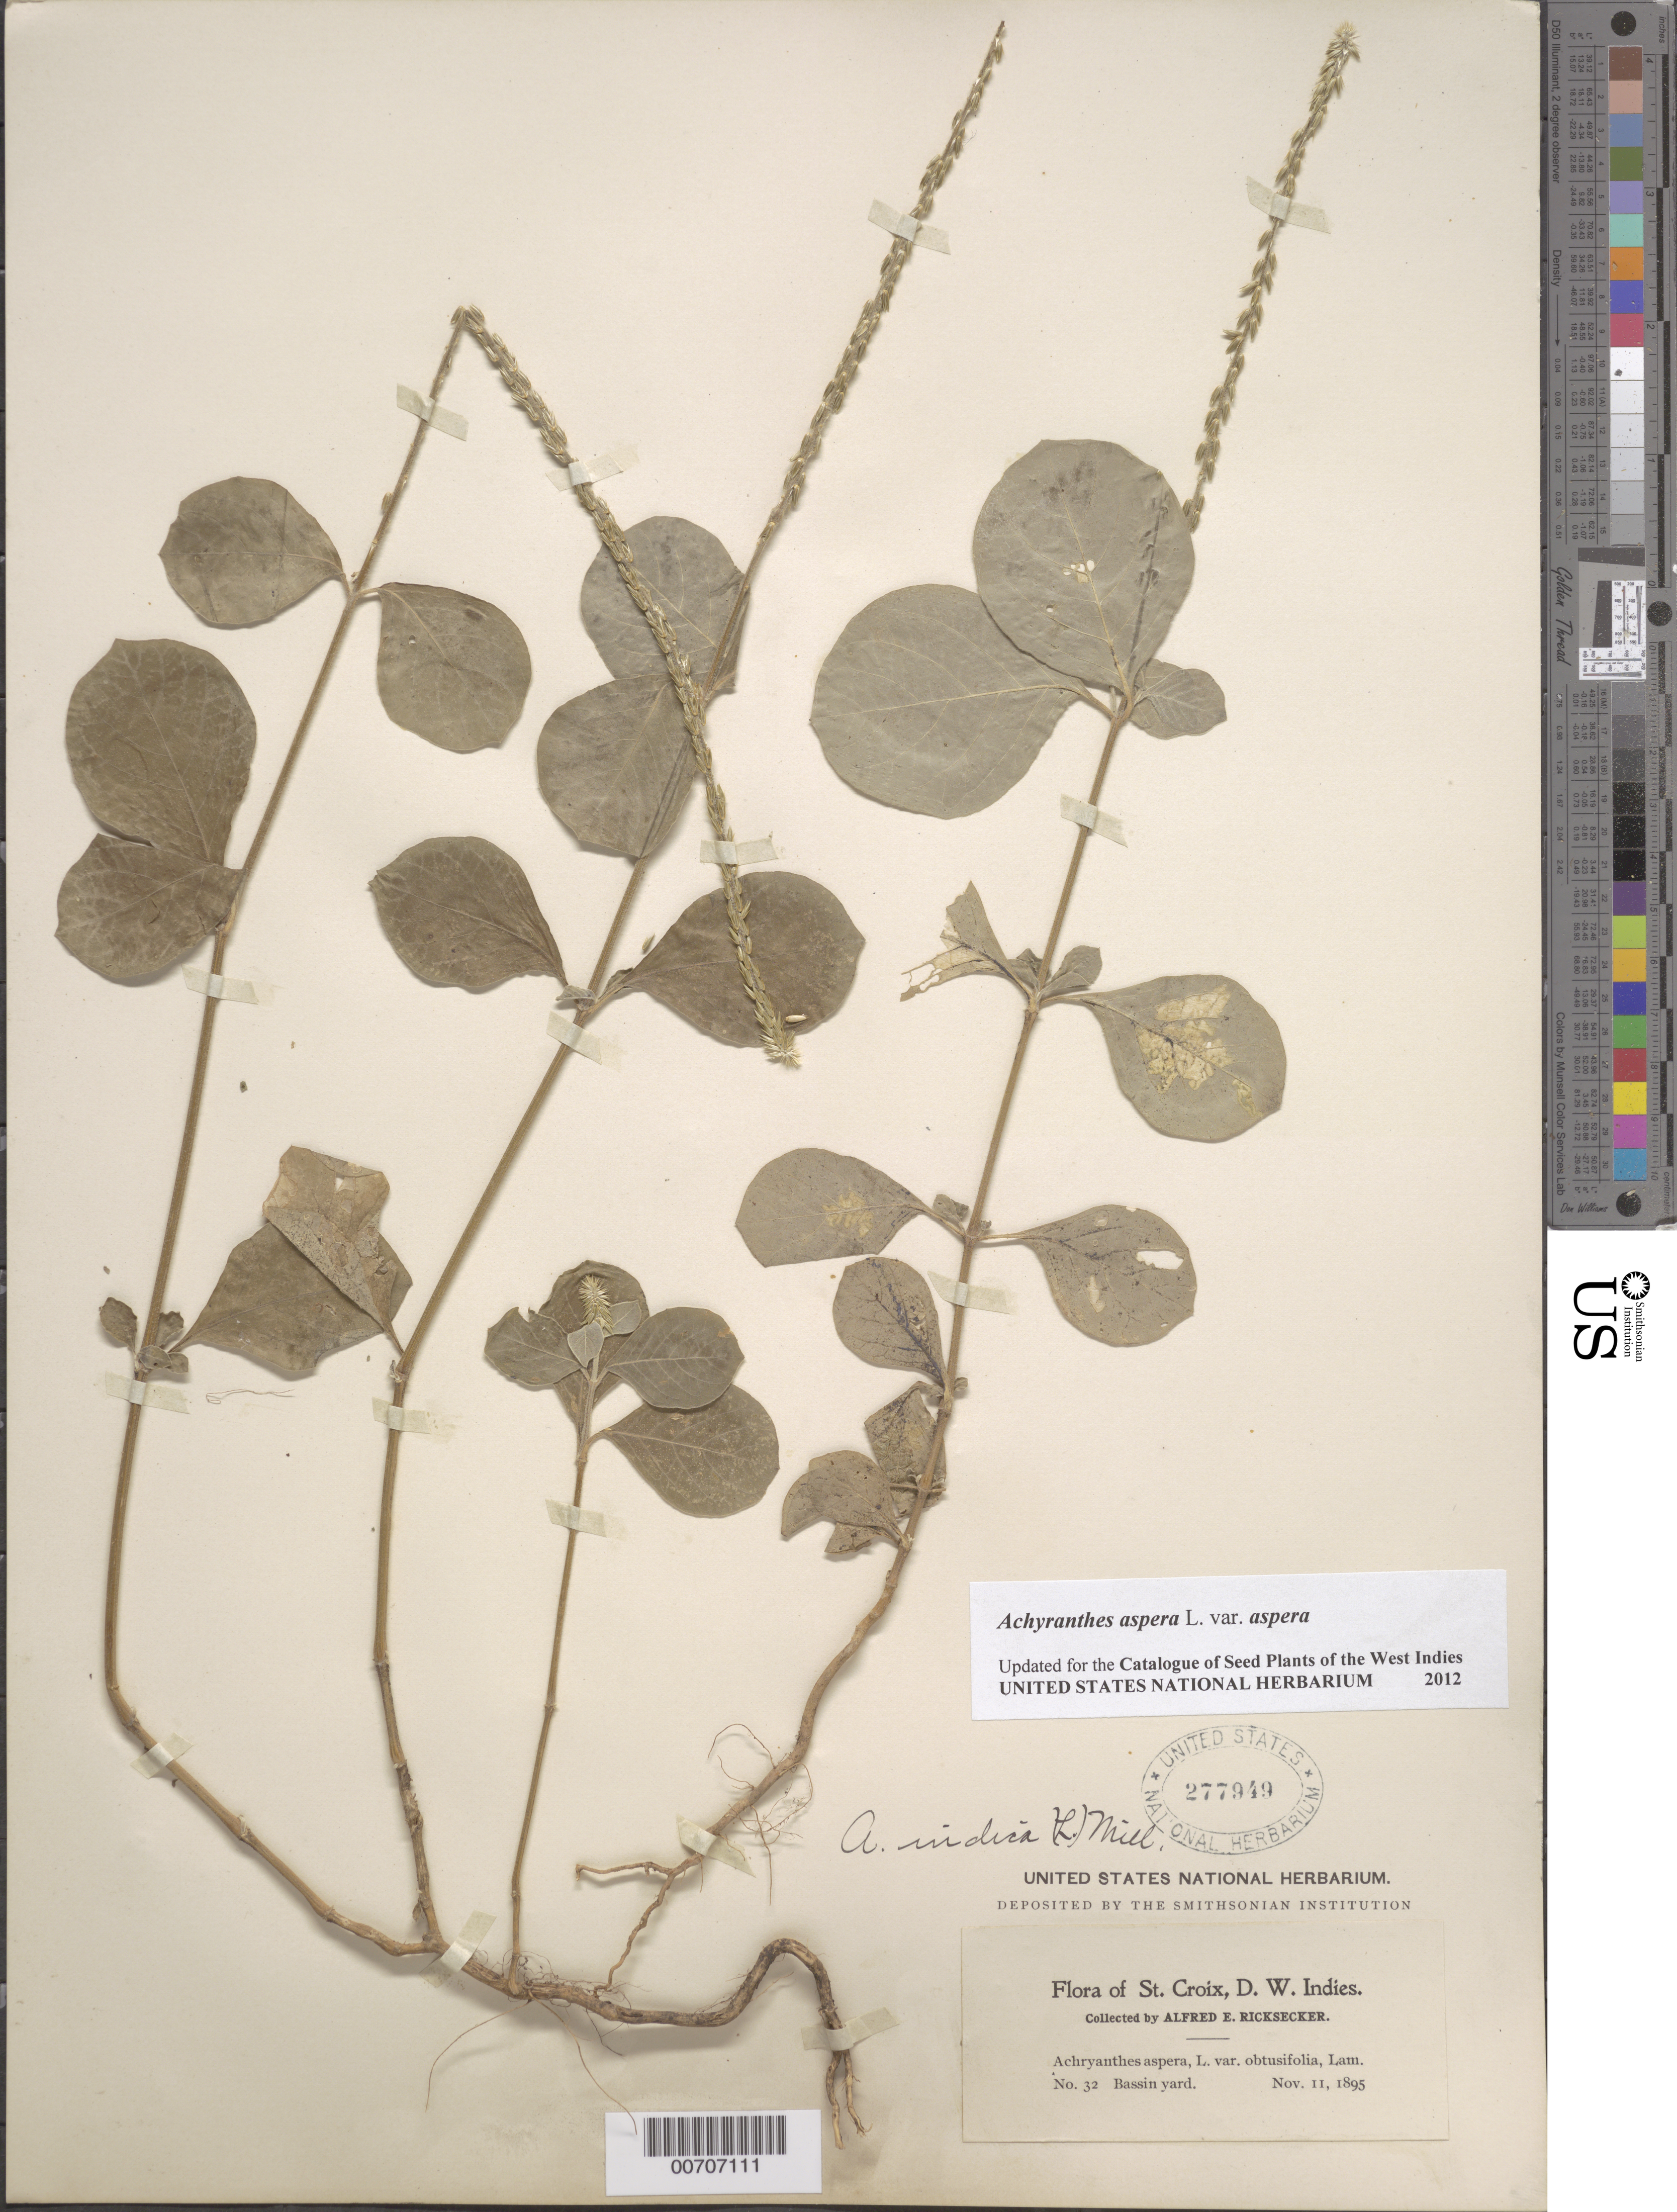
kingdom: Plantae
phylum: Tracheophyta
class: Magnoliopsida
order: Caryophyllales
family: Amaranthaceae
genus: Achyranthes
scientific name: Achyranthes aspera var. obtusifolia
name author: Lam.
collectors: A. E. Ricksecker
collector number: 32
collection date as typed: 11 Nov 1895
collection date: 1895-11-11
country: U.S. Virgin Islands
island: St. Croix Island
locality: Bassin yard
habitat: Bassin yard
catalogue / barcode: US 277949